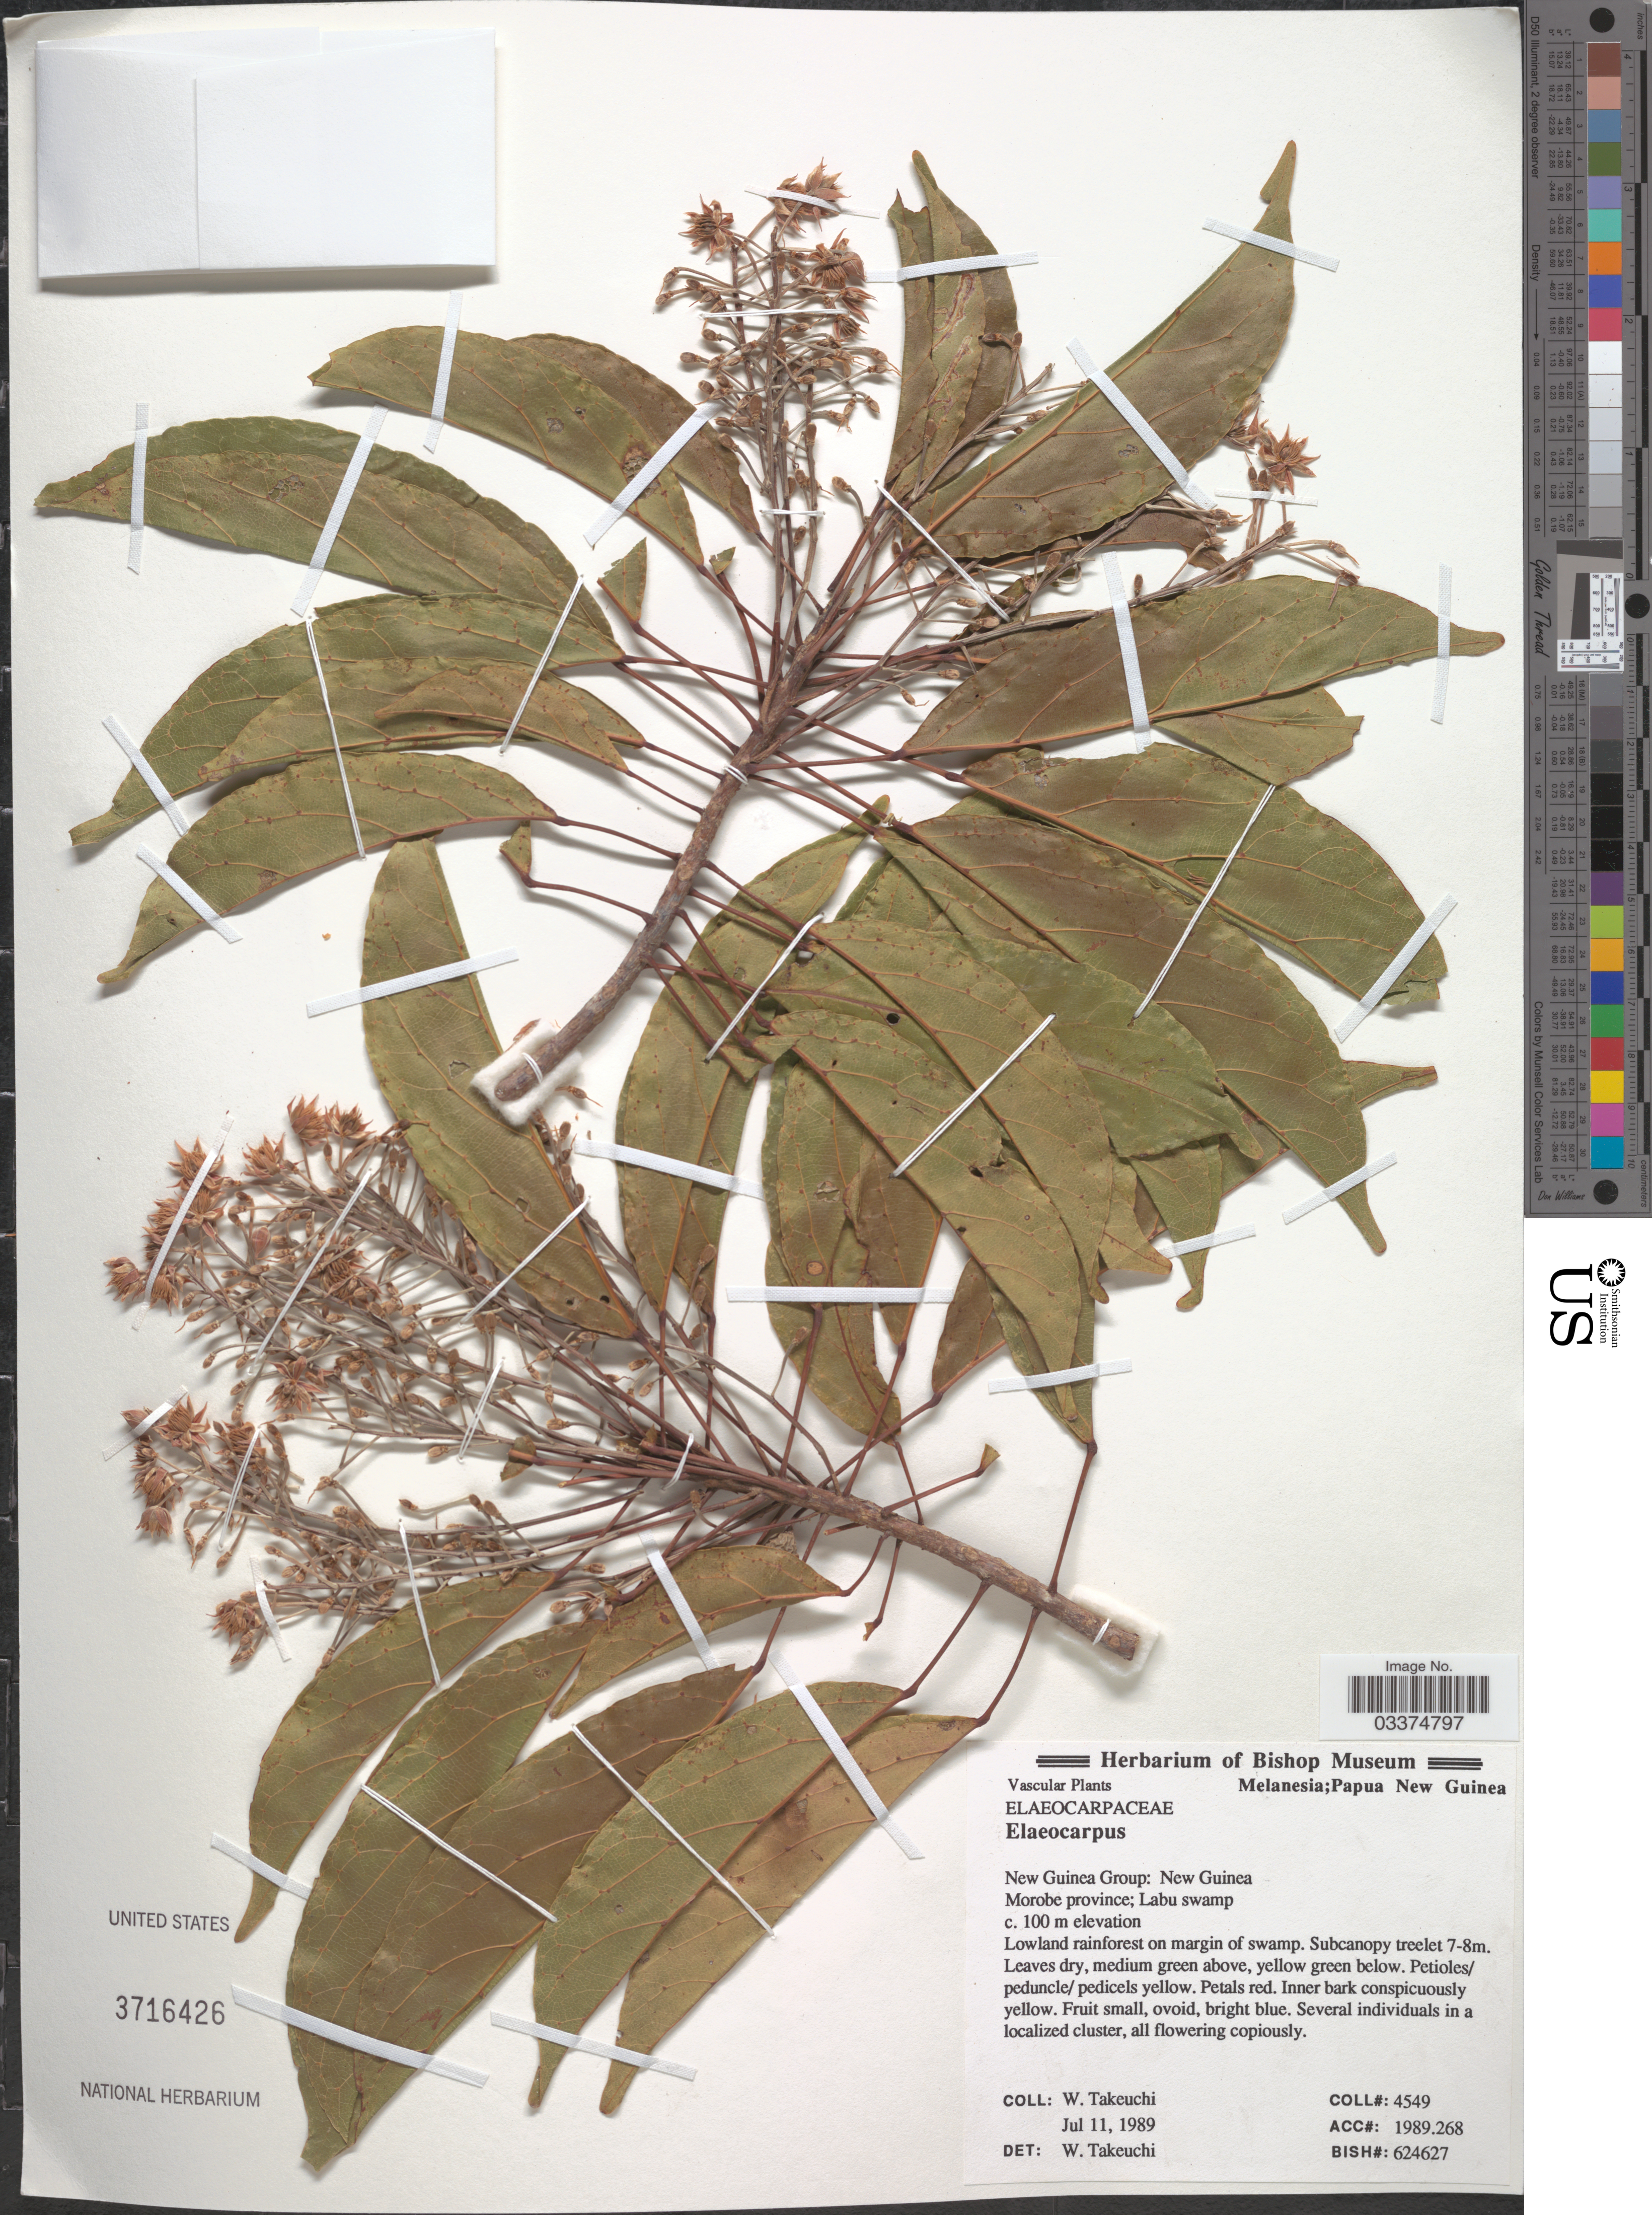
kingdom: Plantae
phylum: Tracheophyta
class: Magnoliopsida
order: Oxalidales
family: Elaeocarpaceae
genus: Elaeocarpus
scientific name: Elaeocarpus sp.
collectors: W. Takeuchi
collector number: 4549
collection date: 1989-07-11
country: Papua New Guinea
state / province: Morobe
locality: New Guinea Group: New Guinea. Labu swamp.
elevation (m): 100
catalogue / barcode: US 3716426